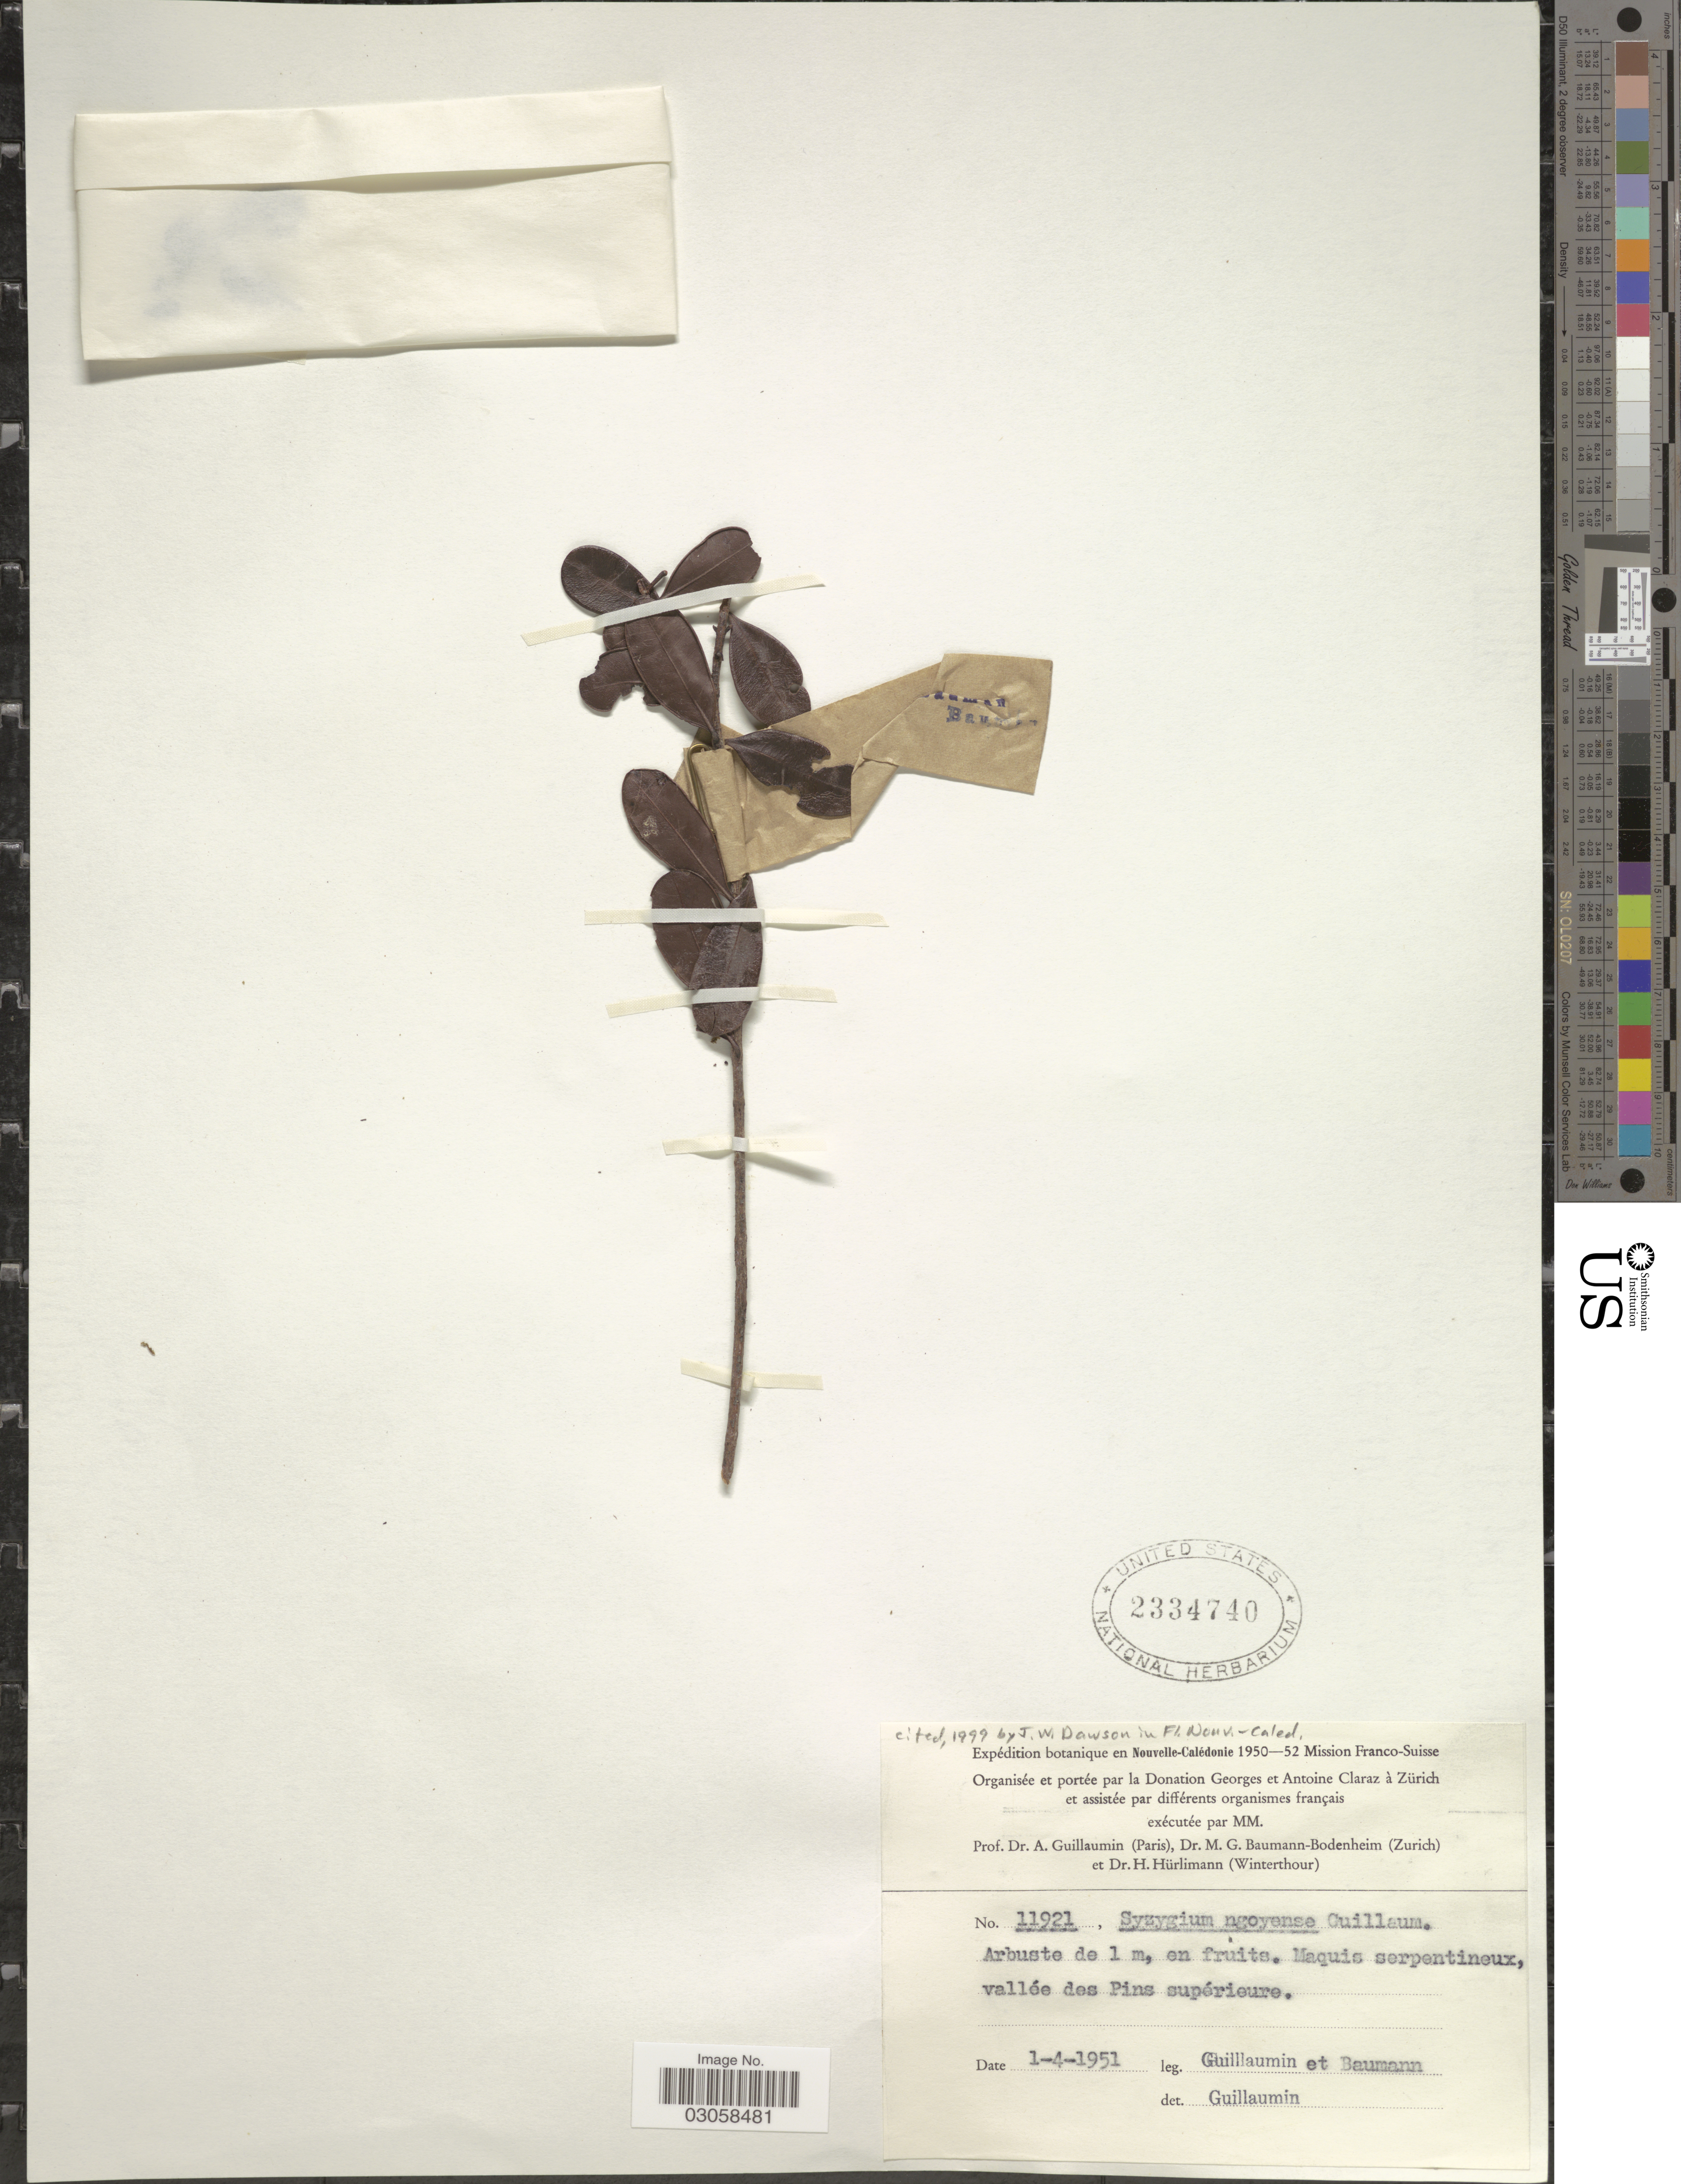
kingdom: Plantae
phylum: Tracheophyta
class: Magnoliopsida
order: Myrtales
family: Myrtaceae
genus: Syzygium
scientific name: Syzygium ngoyense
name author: (Schltr.) Guillaumin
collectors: A. Guillaumin & M. G. Baumann-Bodenheim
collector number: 11921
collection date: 1951-04-01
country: New Caledonia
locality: Nouvelle-Calédonie. Maquis serpentineux, vallée des Pins supérieure.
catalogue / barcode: US 2334740